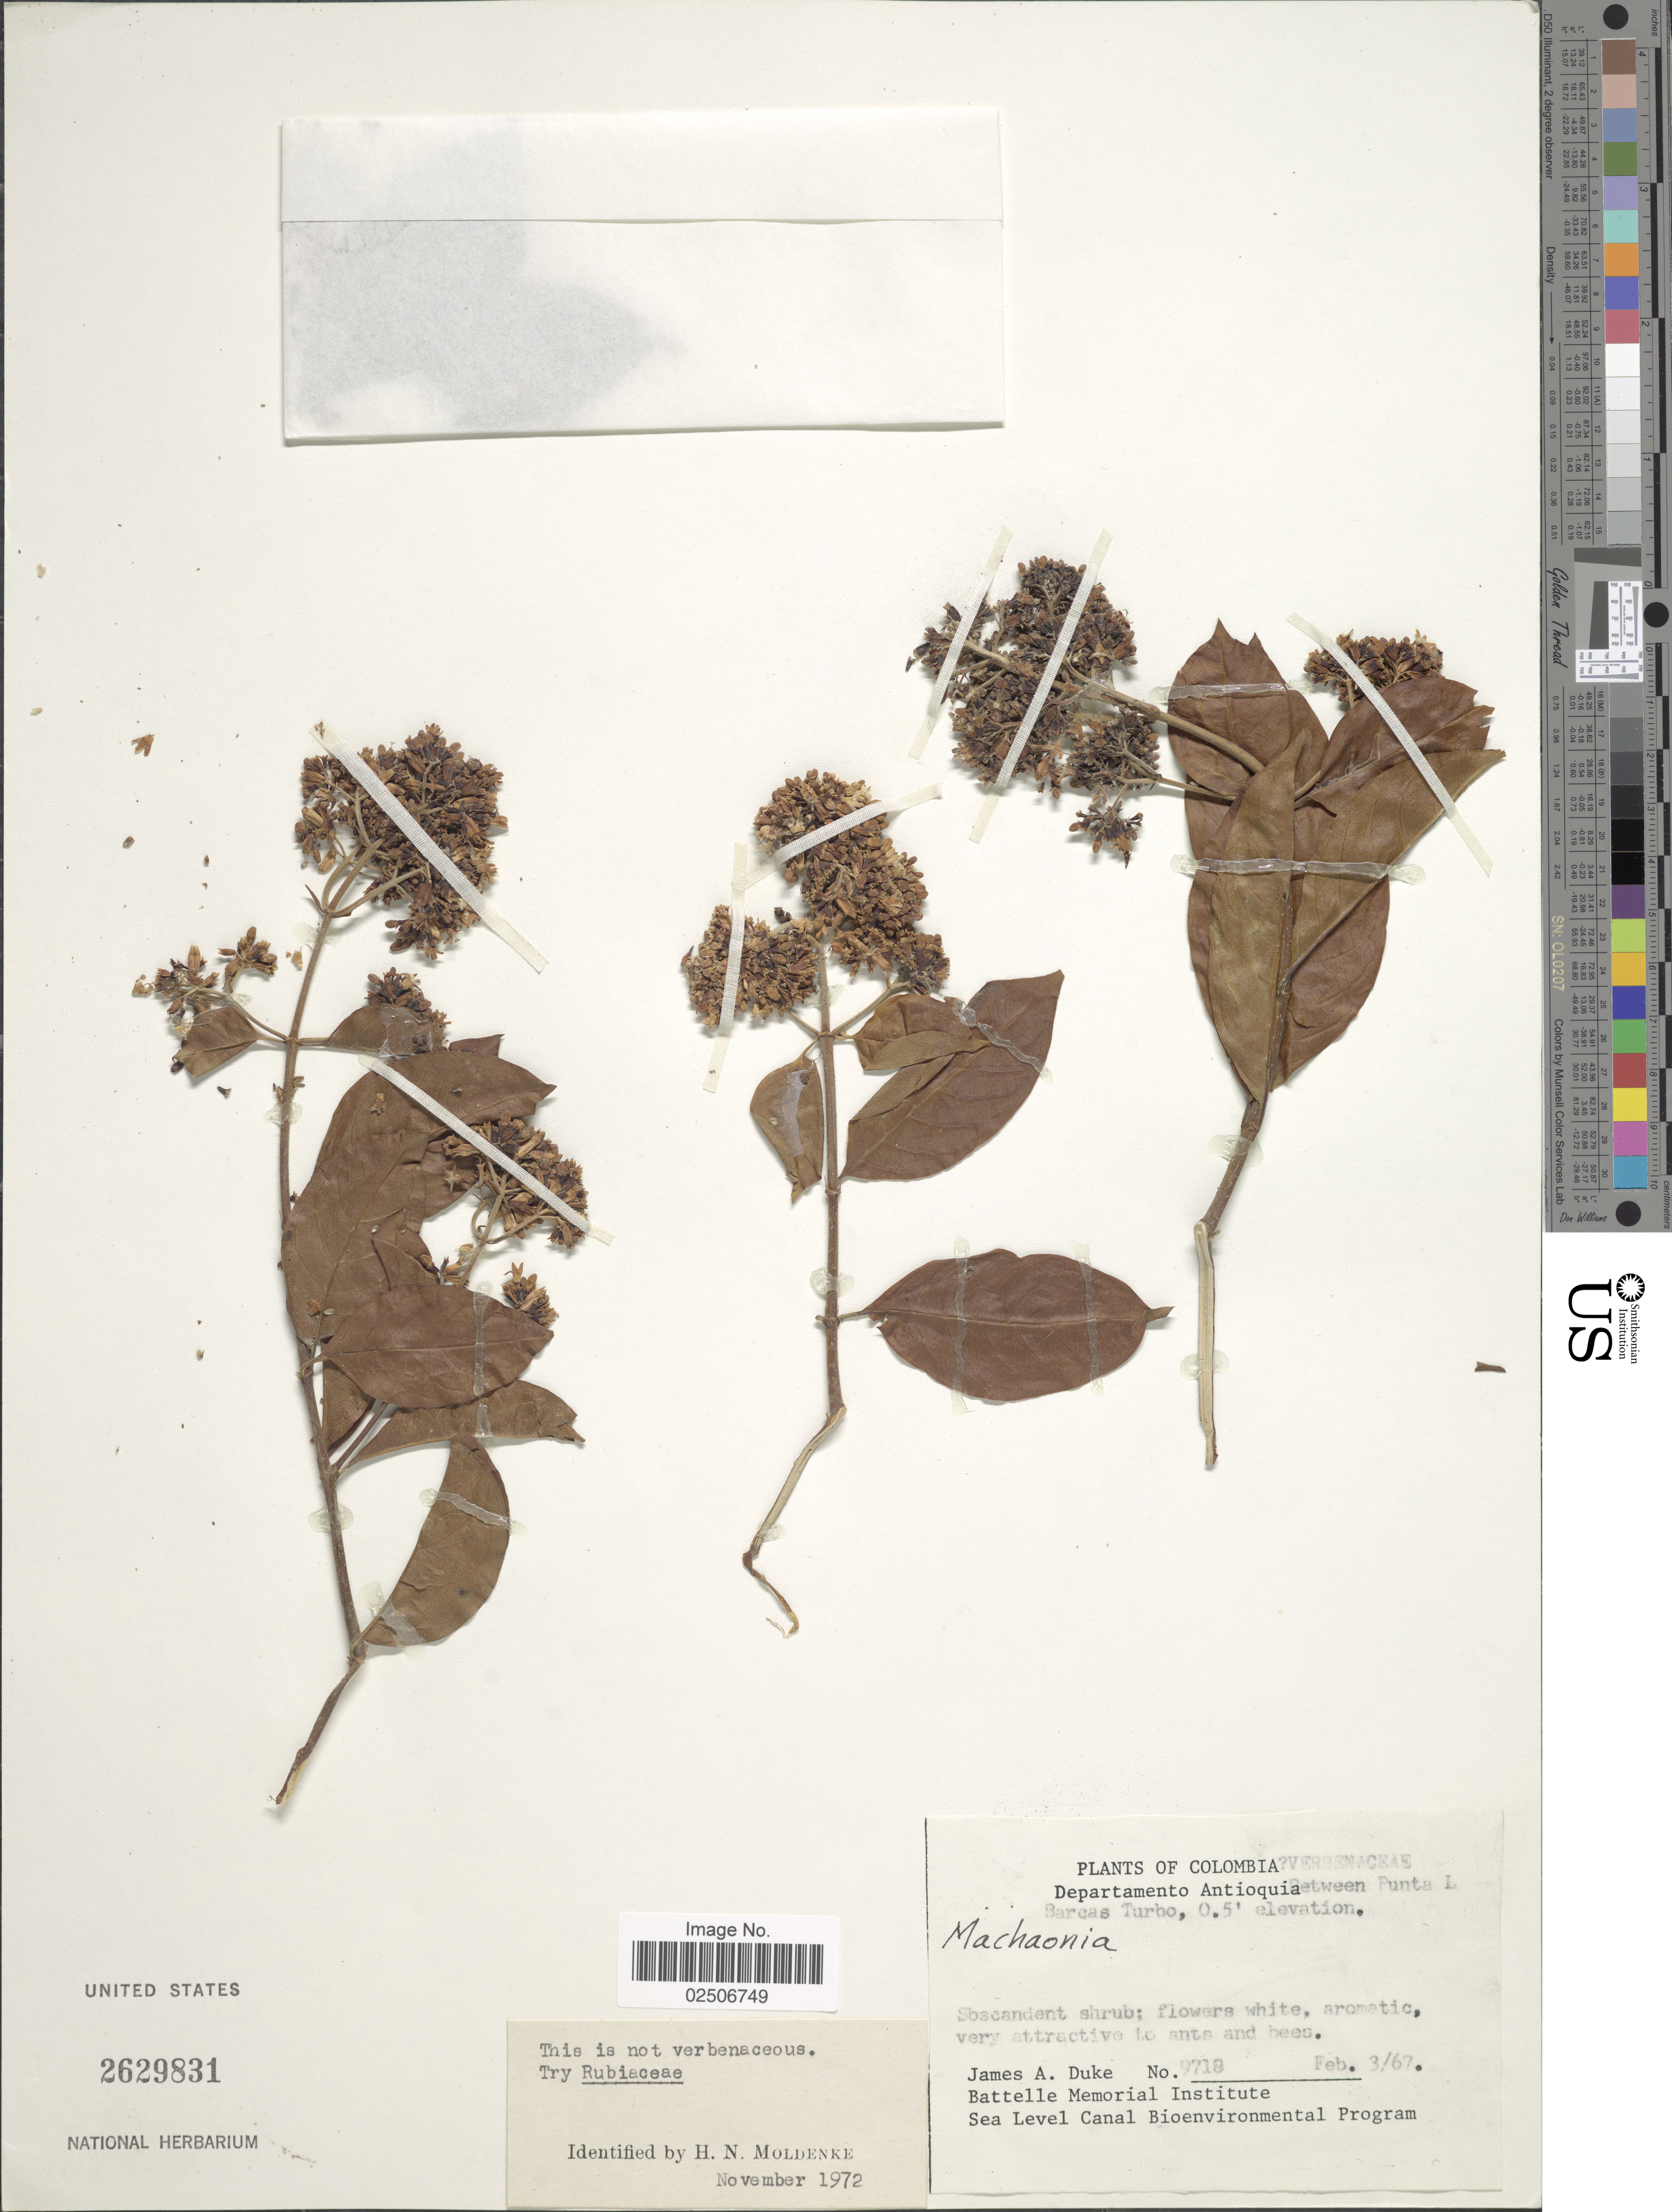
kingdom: Plantae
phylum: Tracheophyta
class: Magnoliopsida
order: Gentianales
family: Rubiaceae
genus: Machaonia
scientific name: Machaonia sp.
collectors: J. A. Duke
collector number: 9718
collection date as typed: Transcribed d/m/y: 3/2/67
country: Colombia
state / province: Antioquia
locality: Between Punta L. Barcas Turbo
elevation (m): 0.2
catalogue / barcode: US 2629831